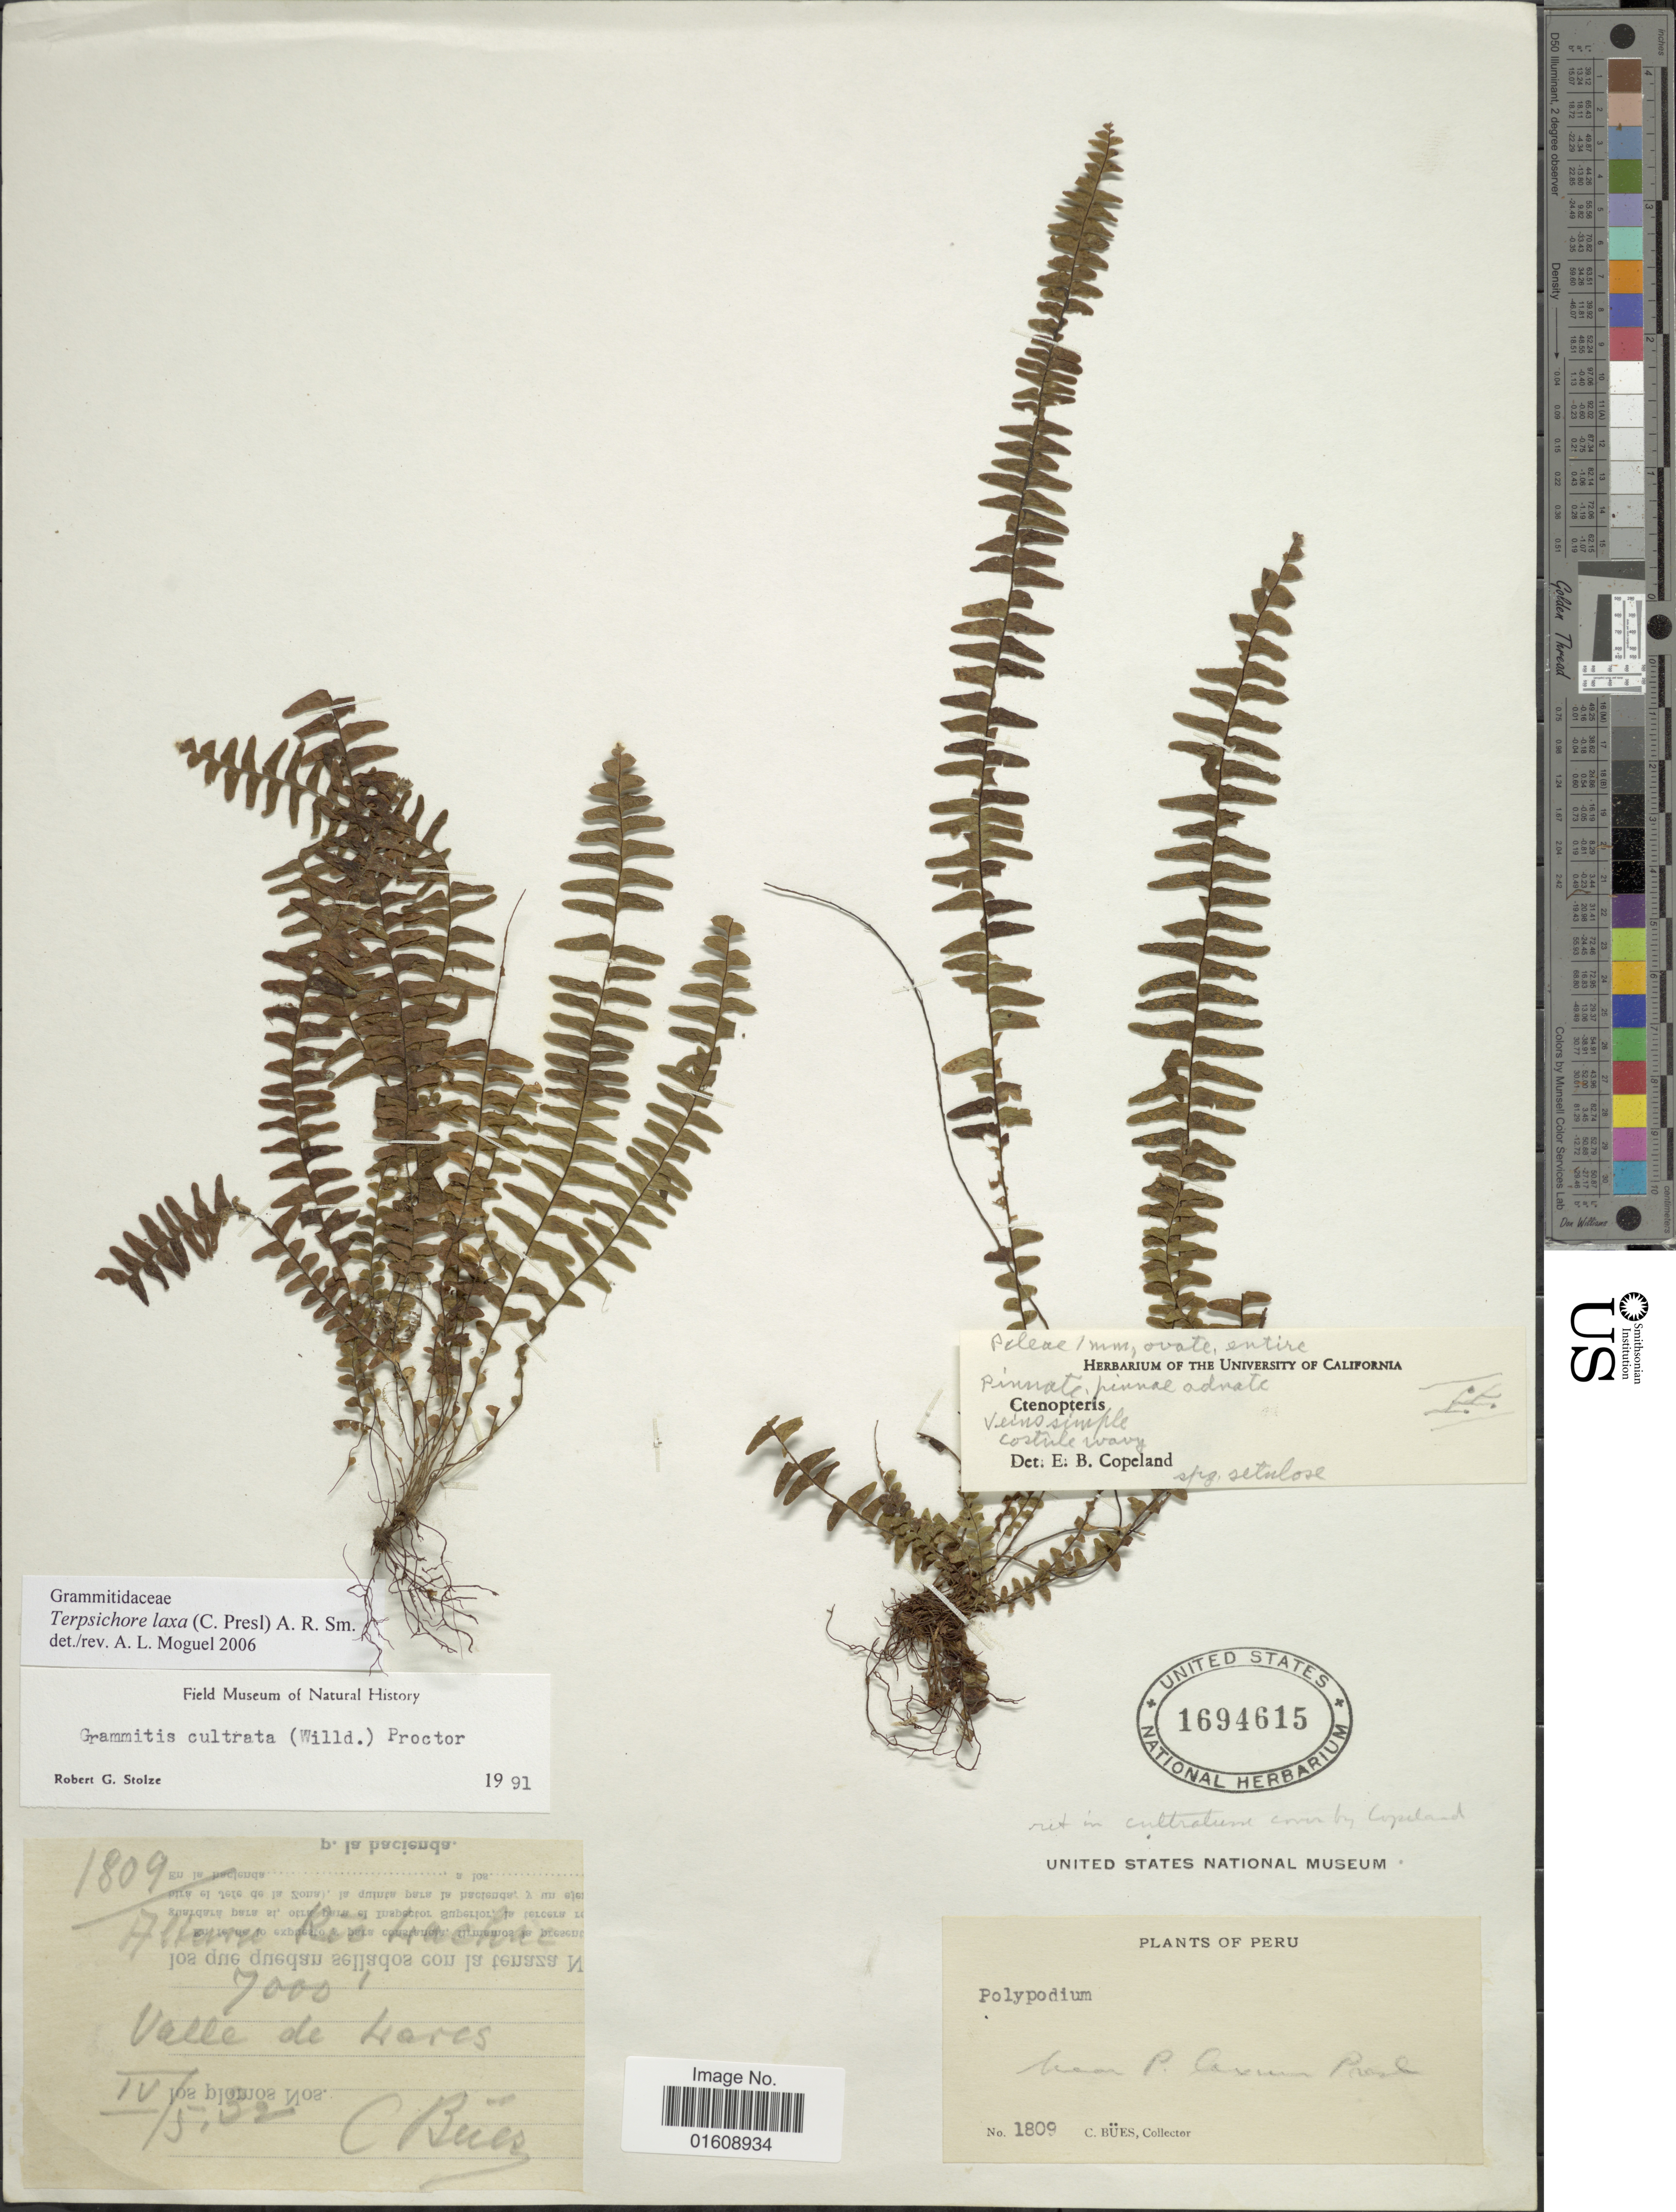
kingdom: Plantae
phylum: Tracheophyta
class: Polypodiopsida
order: Polypodiales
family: Polypodiaceae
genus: Alansmia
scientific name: Alansmia laxa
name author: (C. Presl) Moguel & M. Kessler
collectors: C. Bues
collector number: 1809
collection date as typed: Transcribed d/m/y: 5/4/2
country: Peru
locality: Altura Rio Lachac, Valley de Lares.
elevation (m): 2134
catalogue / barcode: US 1694615